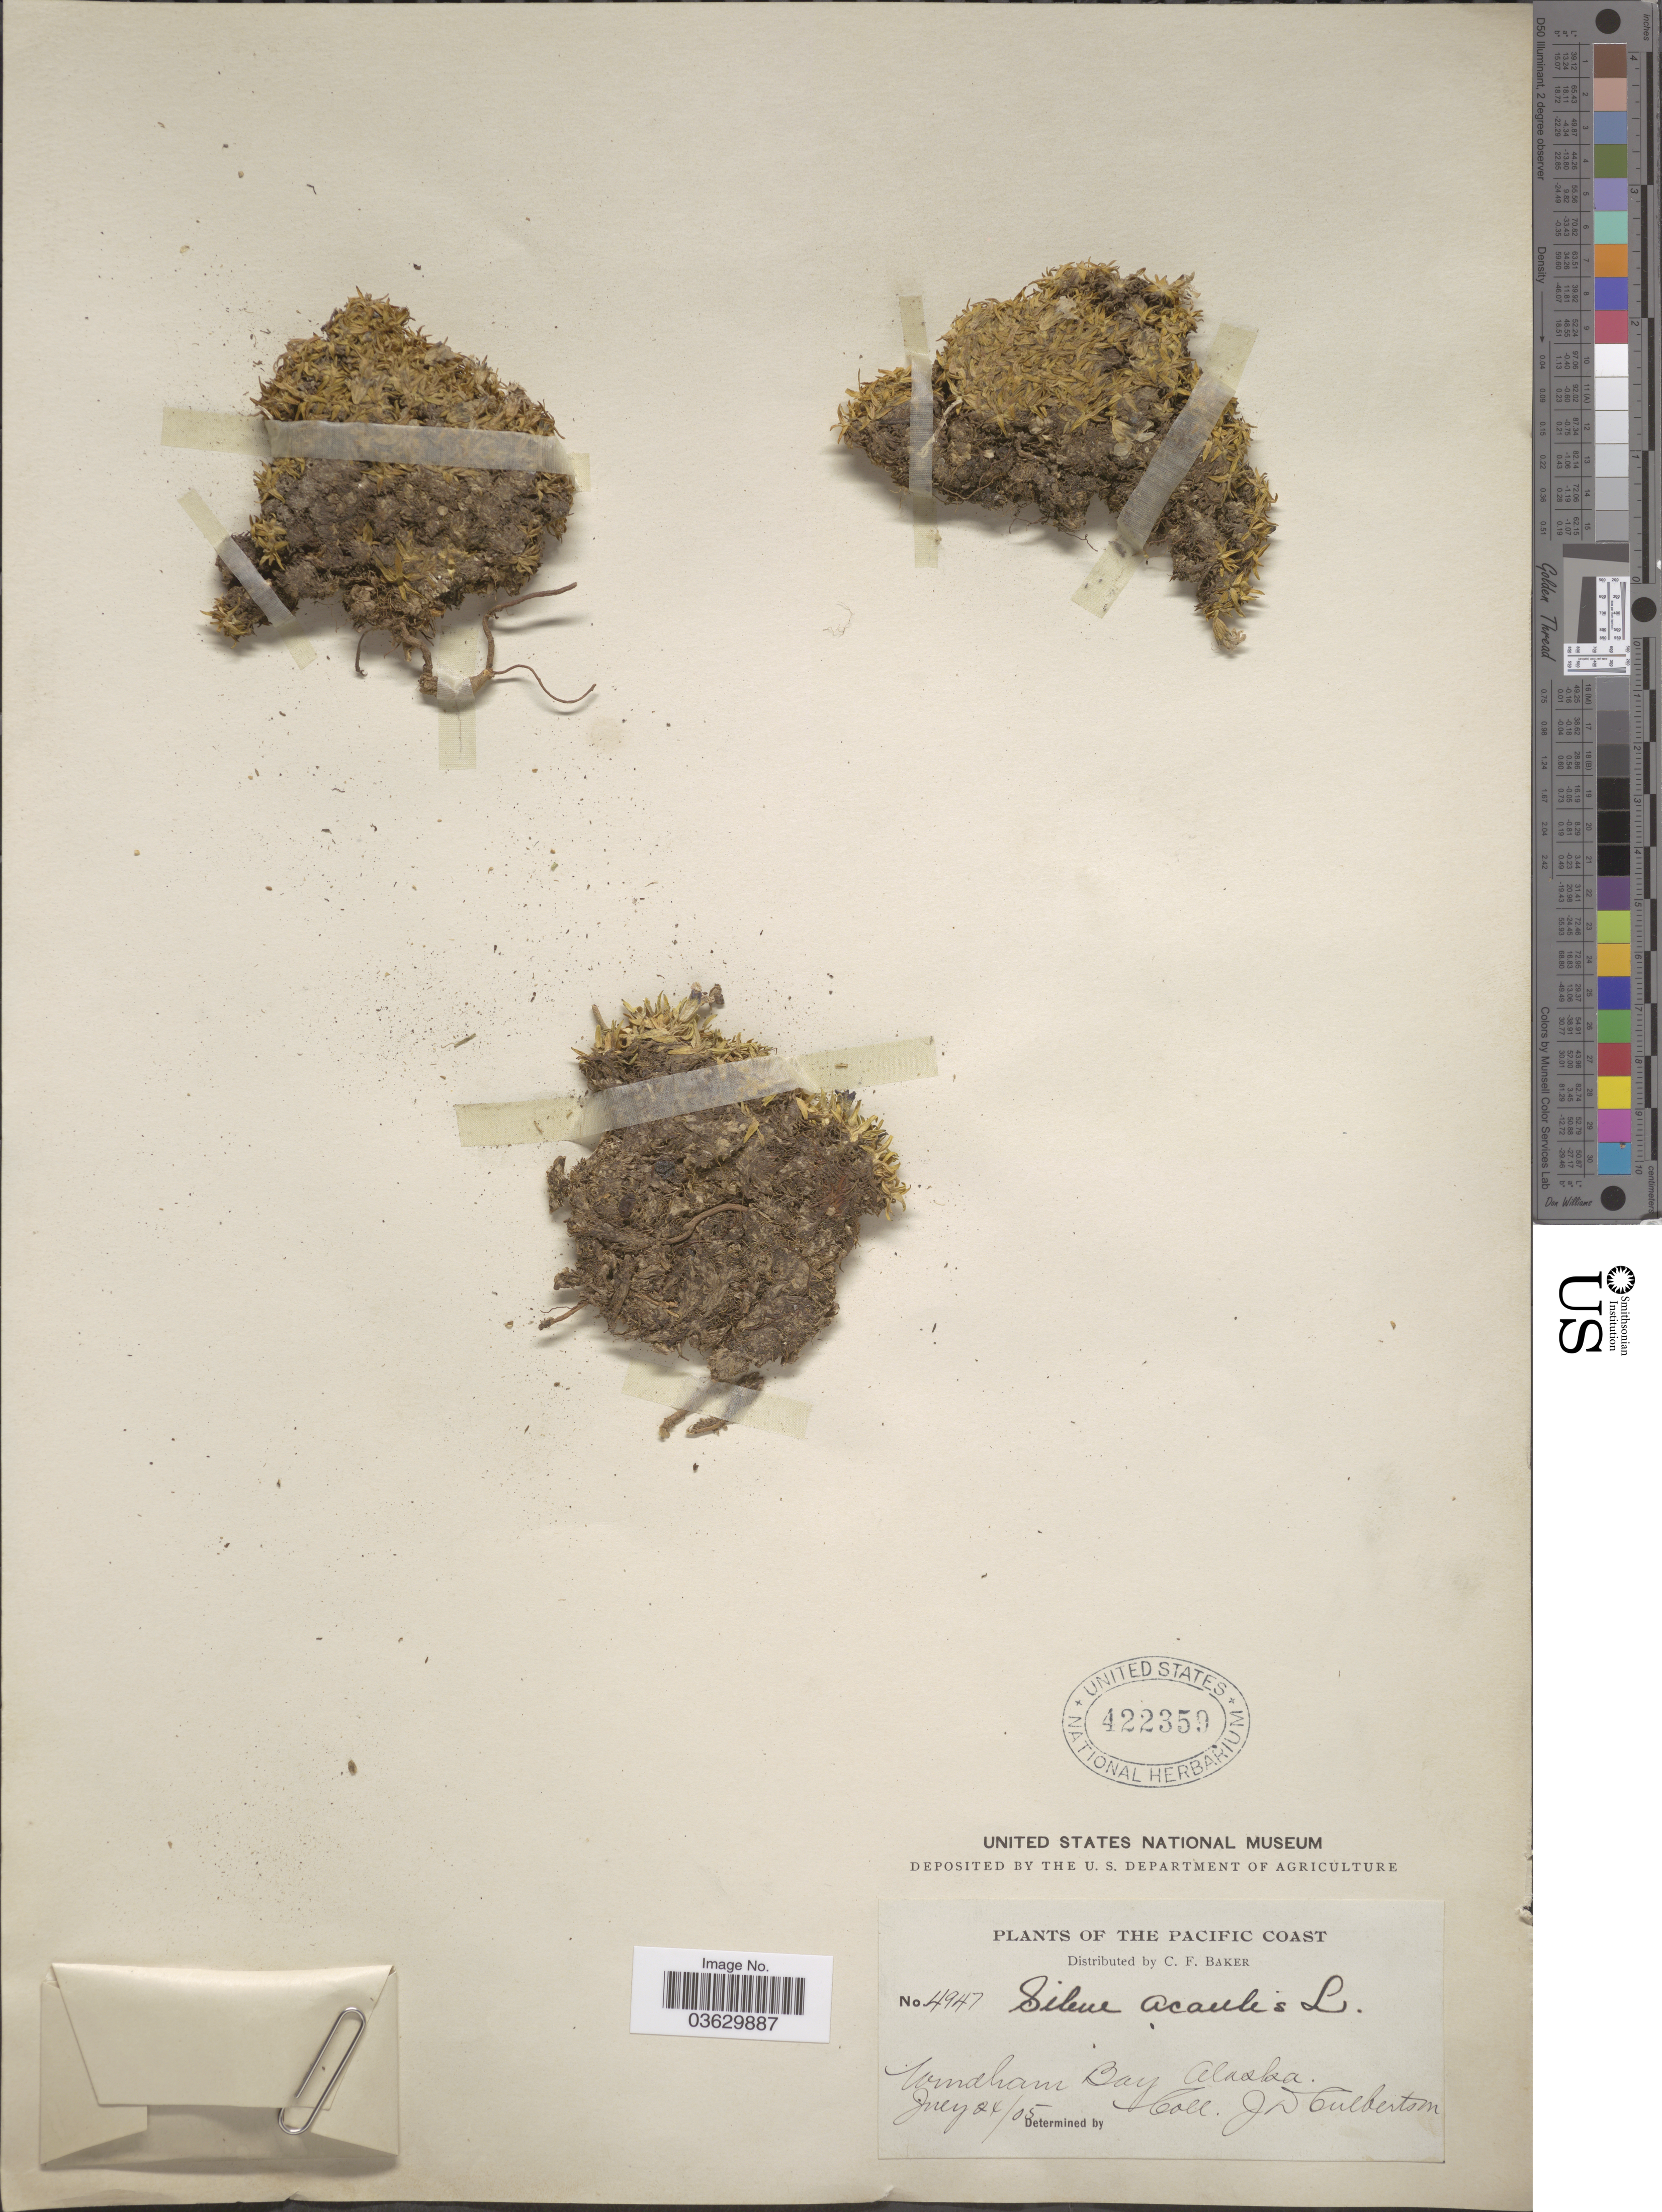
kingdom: Plantae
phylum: Tracheophyta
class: Magnoliopsida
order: Caryophyllales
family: Caryophyllaceae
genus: Silene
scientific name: Silene acaulis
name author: (L.) Jacq.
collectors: J. Culberton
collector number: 4947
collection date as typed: Transcribed d/m/y: 24/7/5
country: United States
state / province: Alaska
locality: The Pacific Coast. Windham Bay.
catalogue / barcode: US 422359